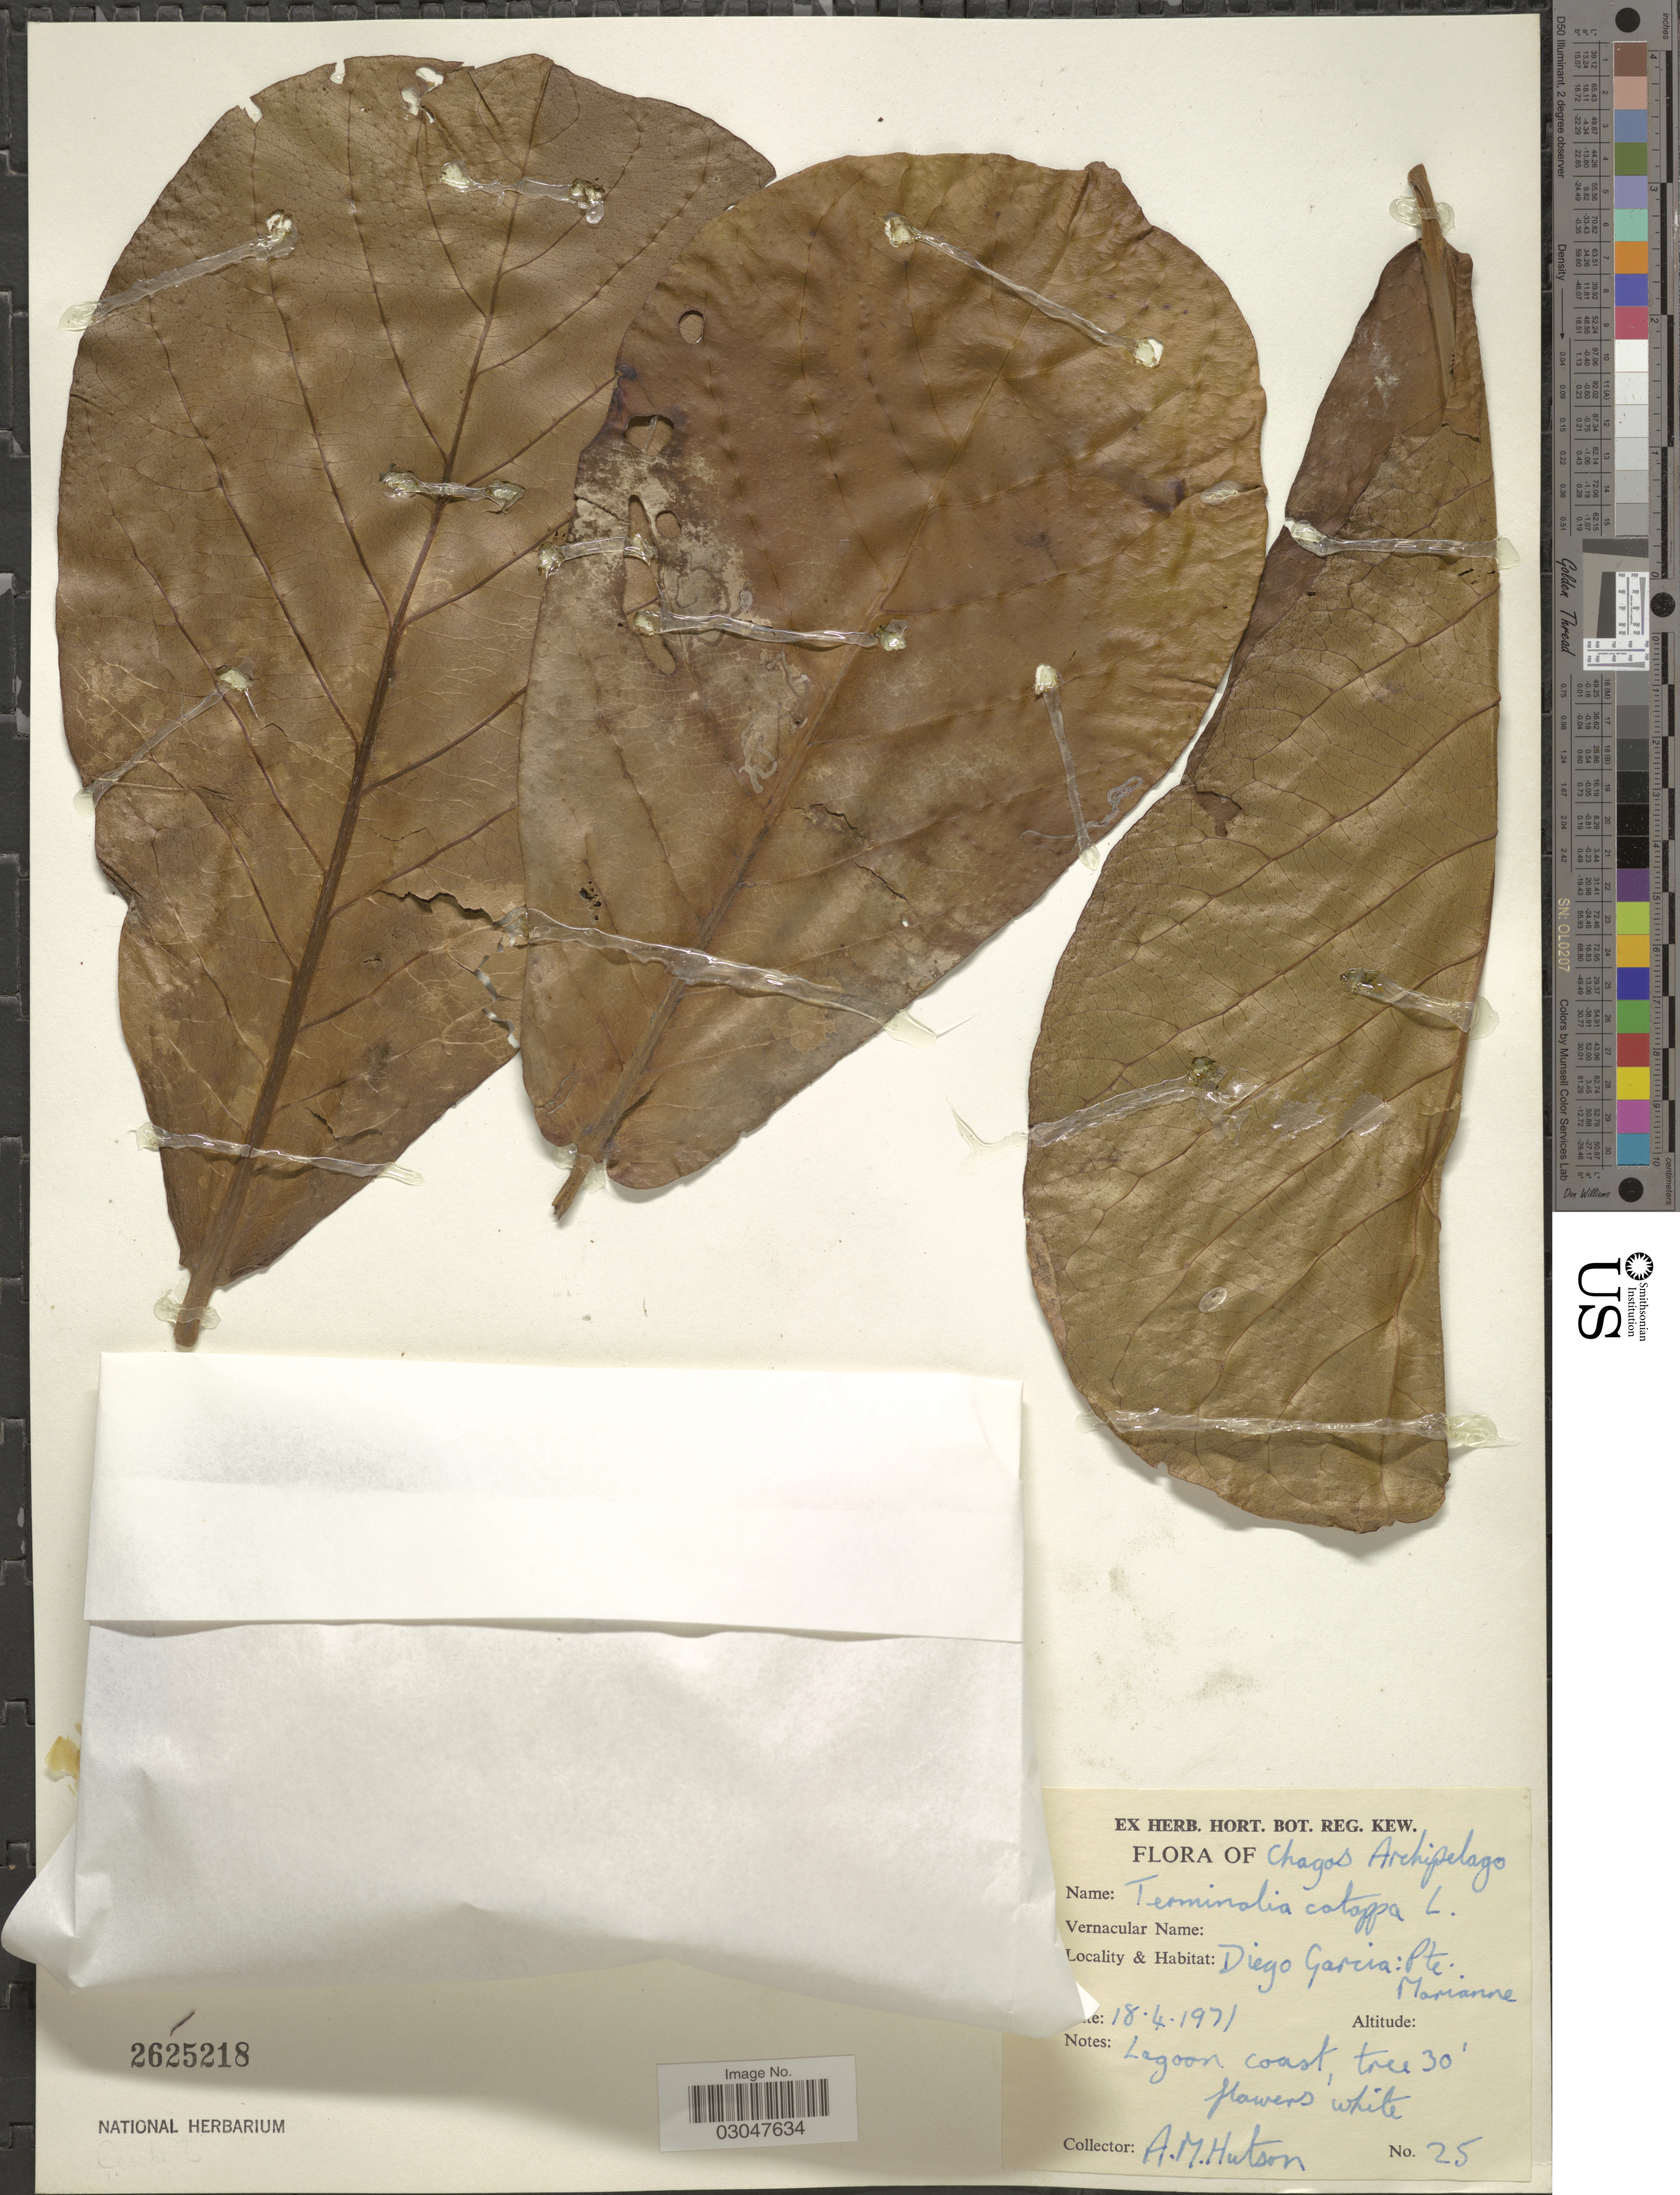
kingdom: Plantae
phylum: Tracheophyta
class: Magnoliopsida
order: Myrtales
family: Combretaceae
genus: Terminalia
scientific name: Terminalia catappa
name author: L.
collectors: A. Hutson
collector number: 25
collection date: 1971-04-18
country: British Indian Ocean Territory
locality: Chagos Archipelago. Diego Garcia: Pte Marianne.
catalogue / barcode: US 2625218